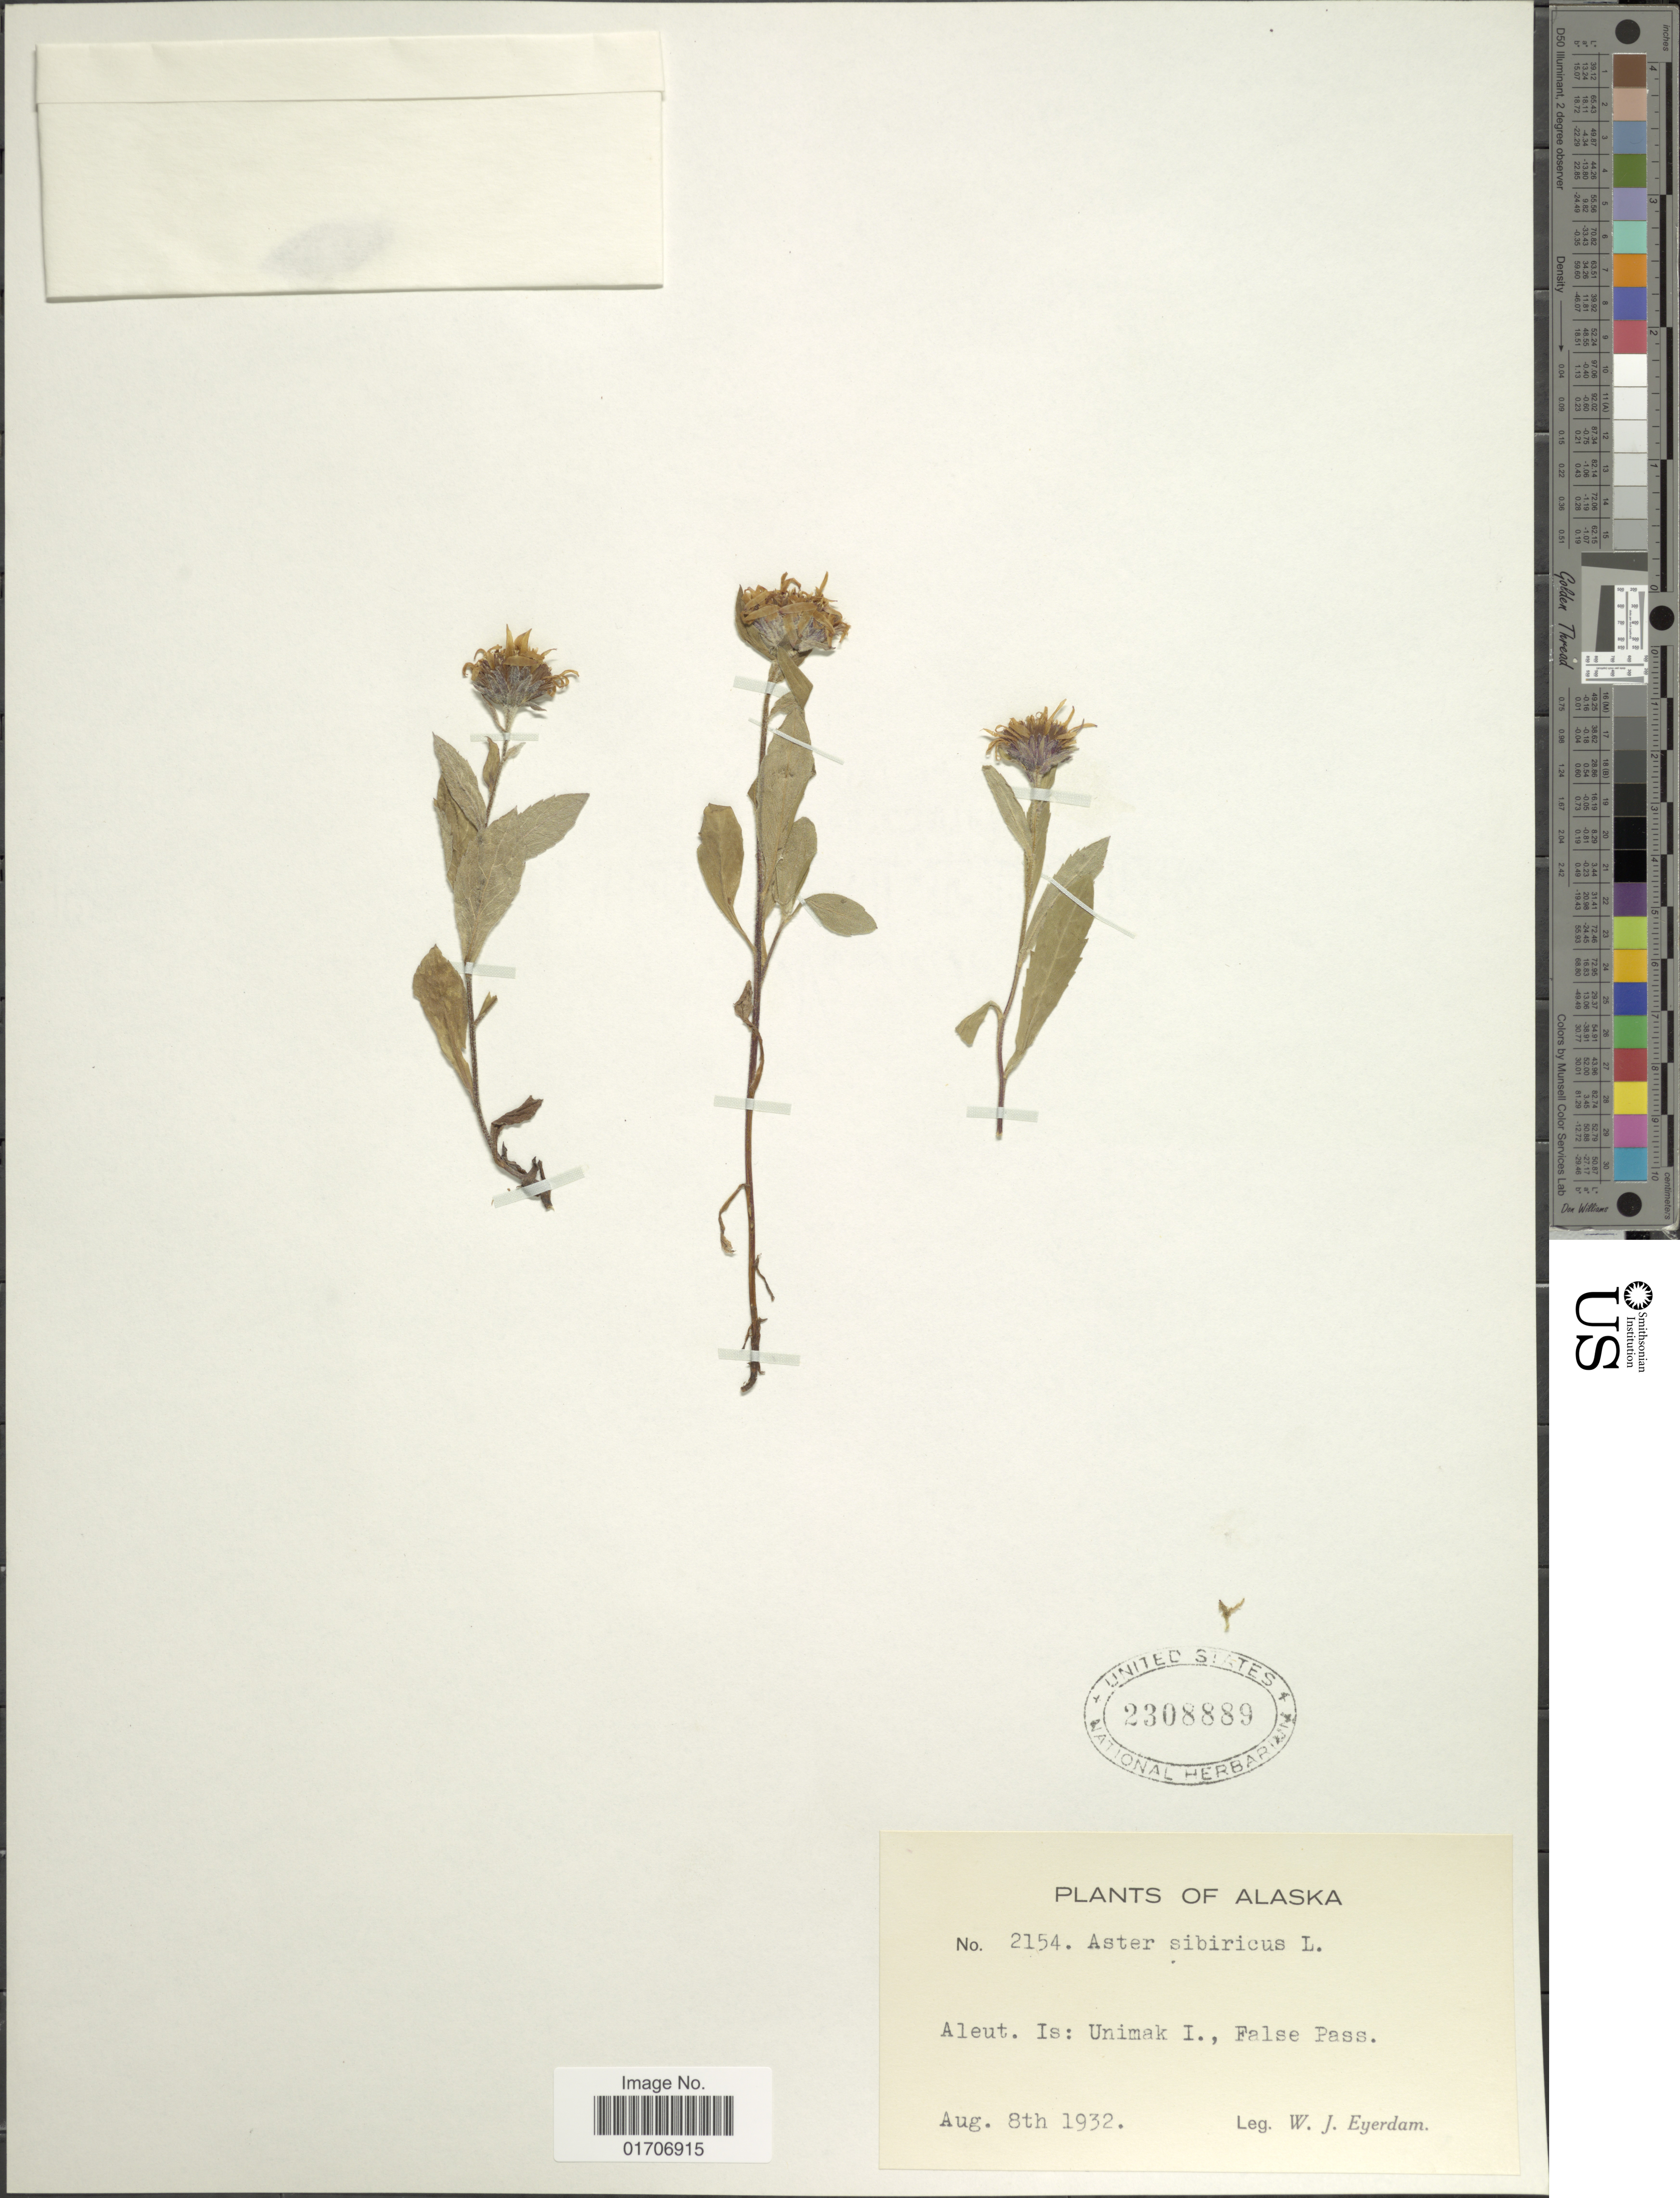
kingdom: Plantae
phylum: Tracheophyta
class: Magnoliopsida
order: Asterales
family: Asteraceae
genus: Eurybia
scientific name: Eurybia sibirica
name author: (L.) G.L. Nesom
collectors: W. J. Eyerdam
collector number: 2154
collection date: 1932-08-08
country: United States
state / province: Alaska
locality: Aleut. Is: Unimak I., False Pass.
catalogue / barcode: US 2308889